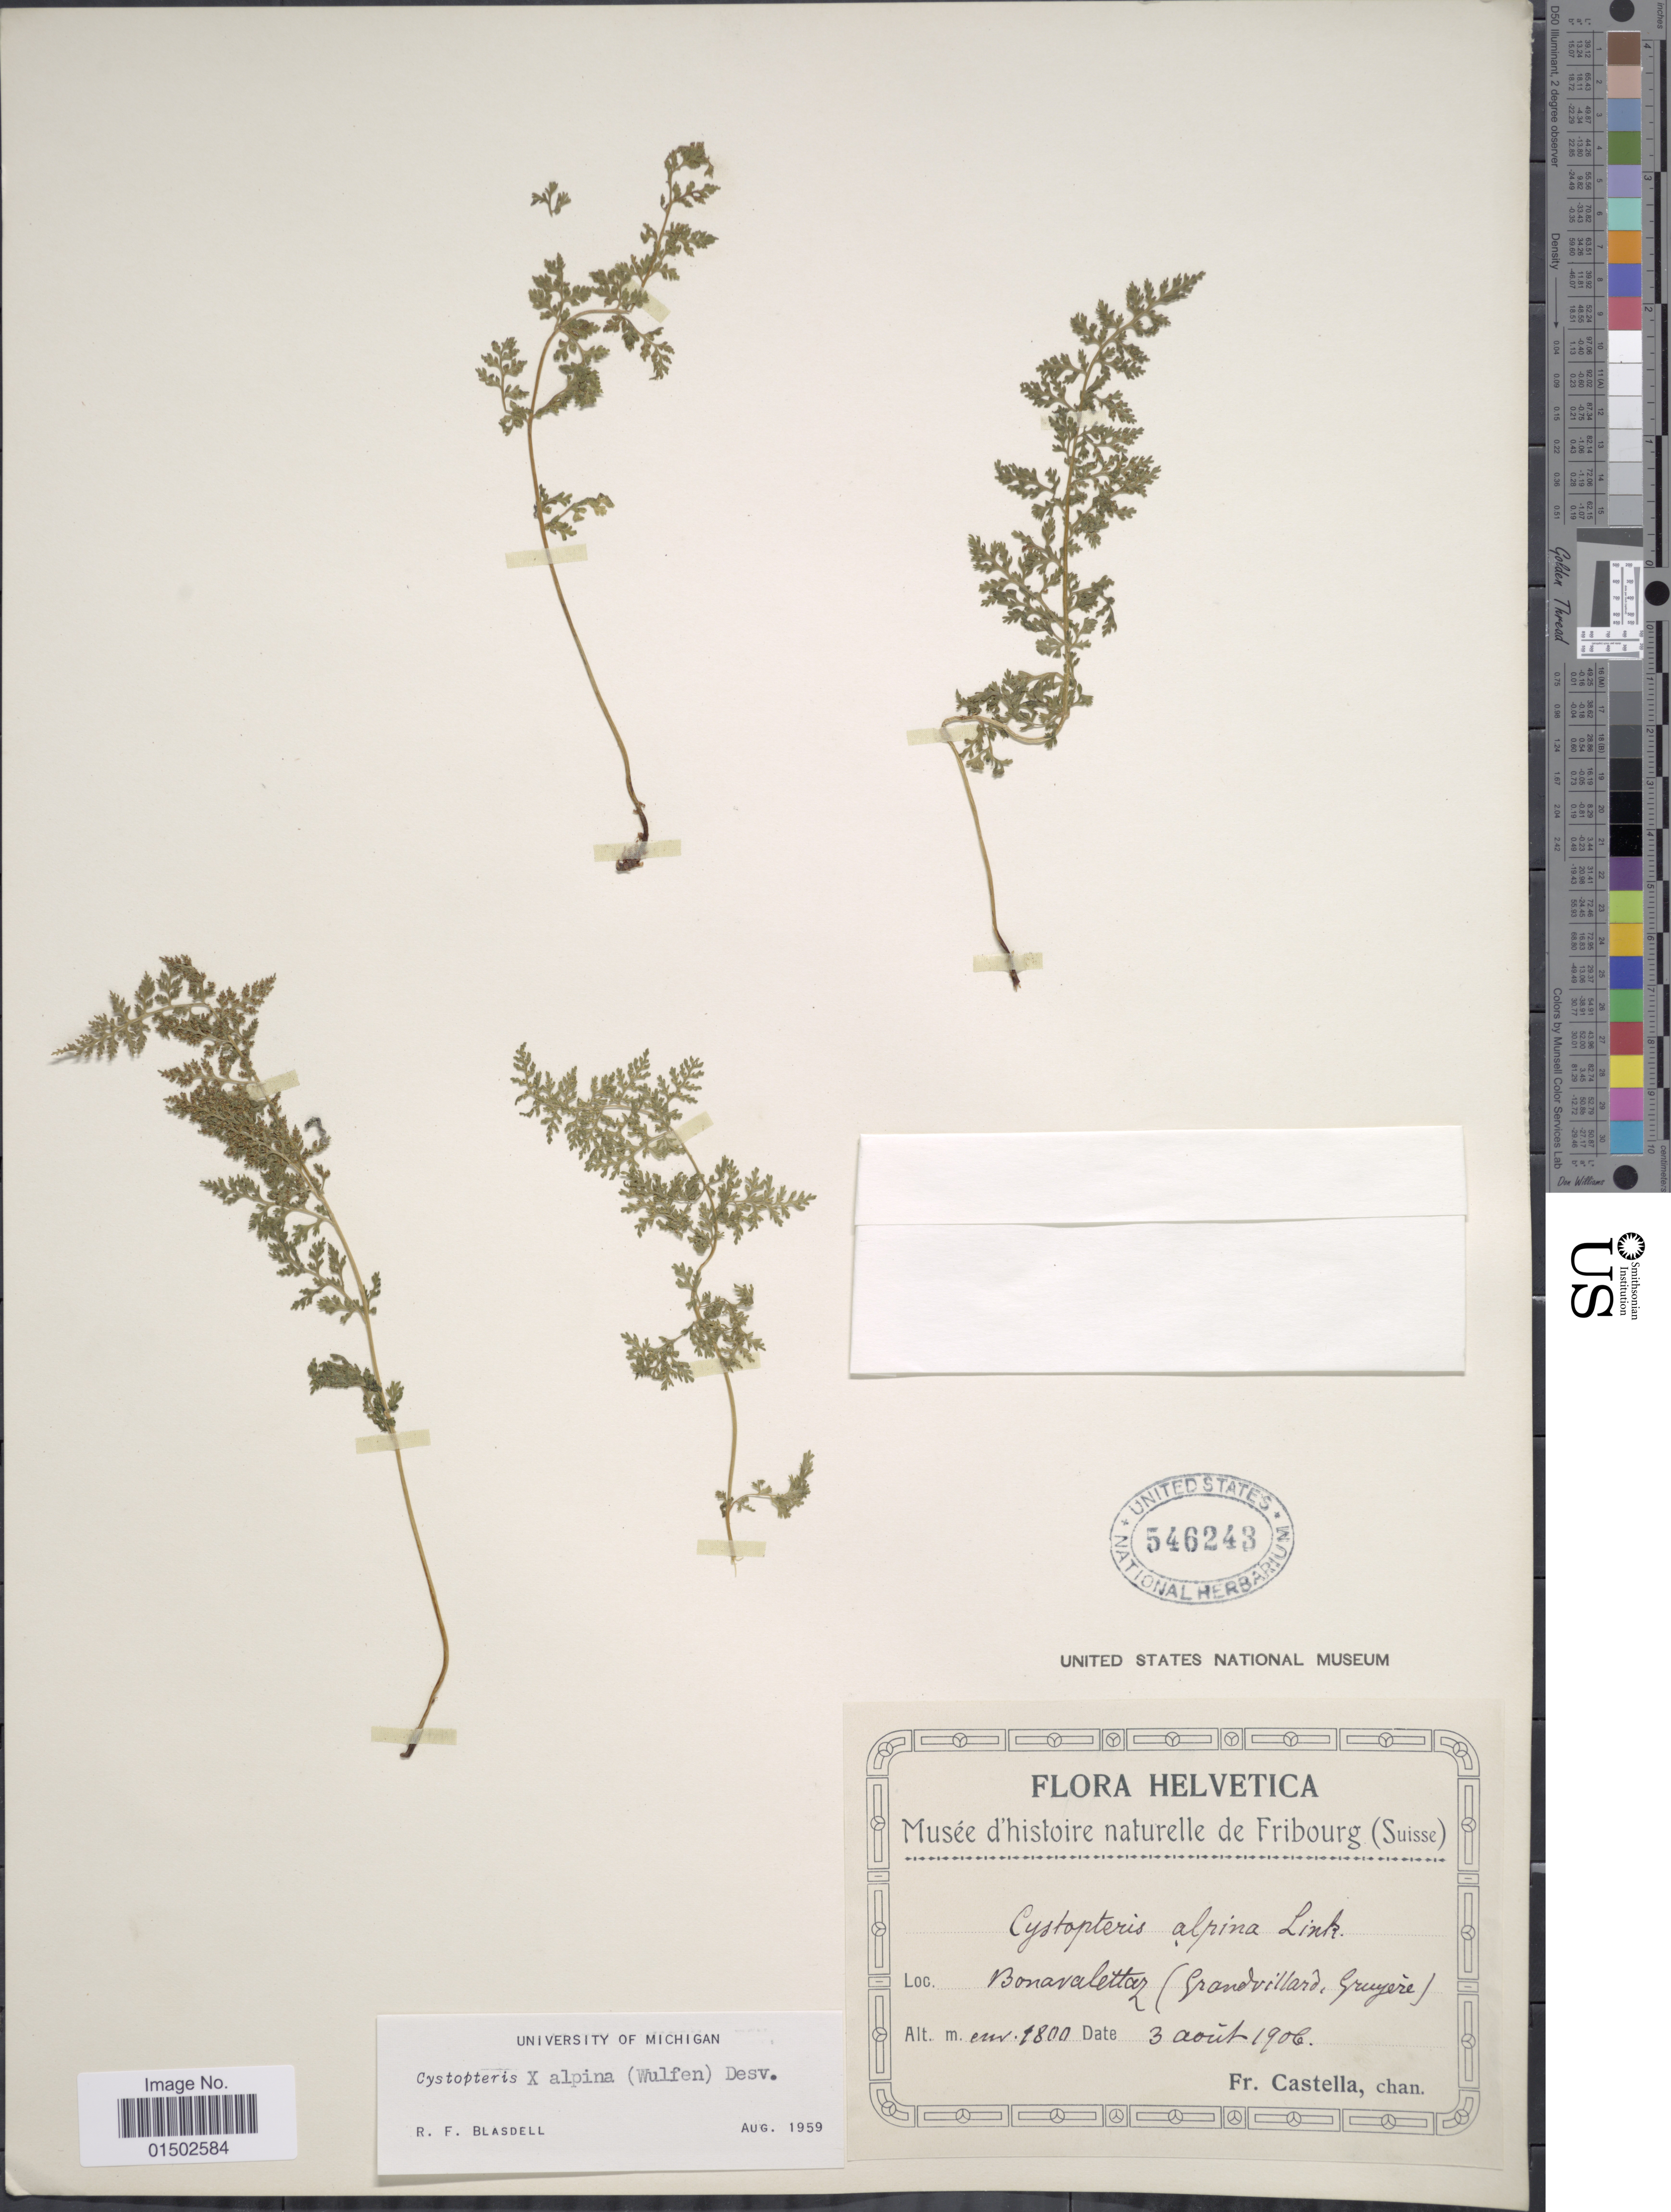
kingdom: Plantae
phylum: Tracheophyta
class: Polypodiopsida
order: Polypodiales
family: Cystopteridaceae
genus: Cystopteris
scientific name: Cystopteris alpina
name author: (Lam.) Desv.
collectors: Fr. Castella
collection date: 1906-08-03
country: Switzerland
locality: Bonavalettaz (Granvillard, Gruyere)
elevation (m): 1800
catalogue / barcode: US 546243